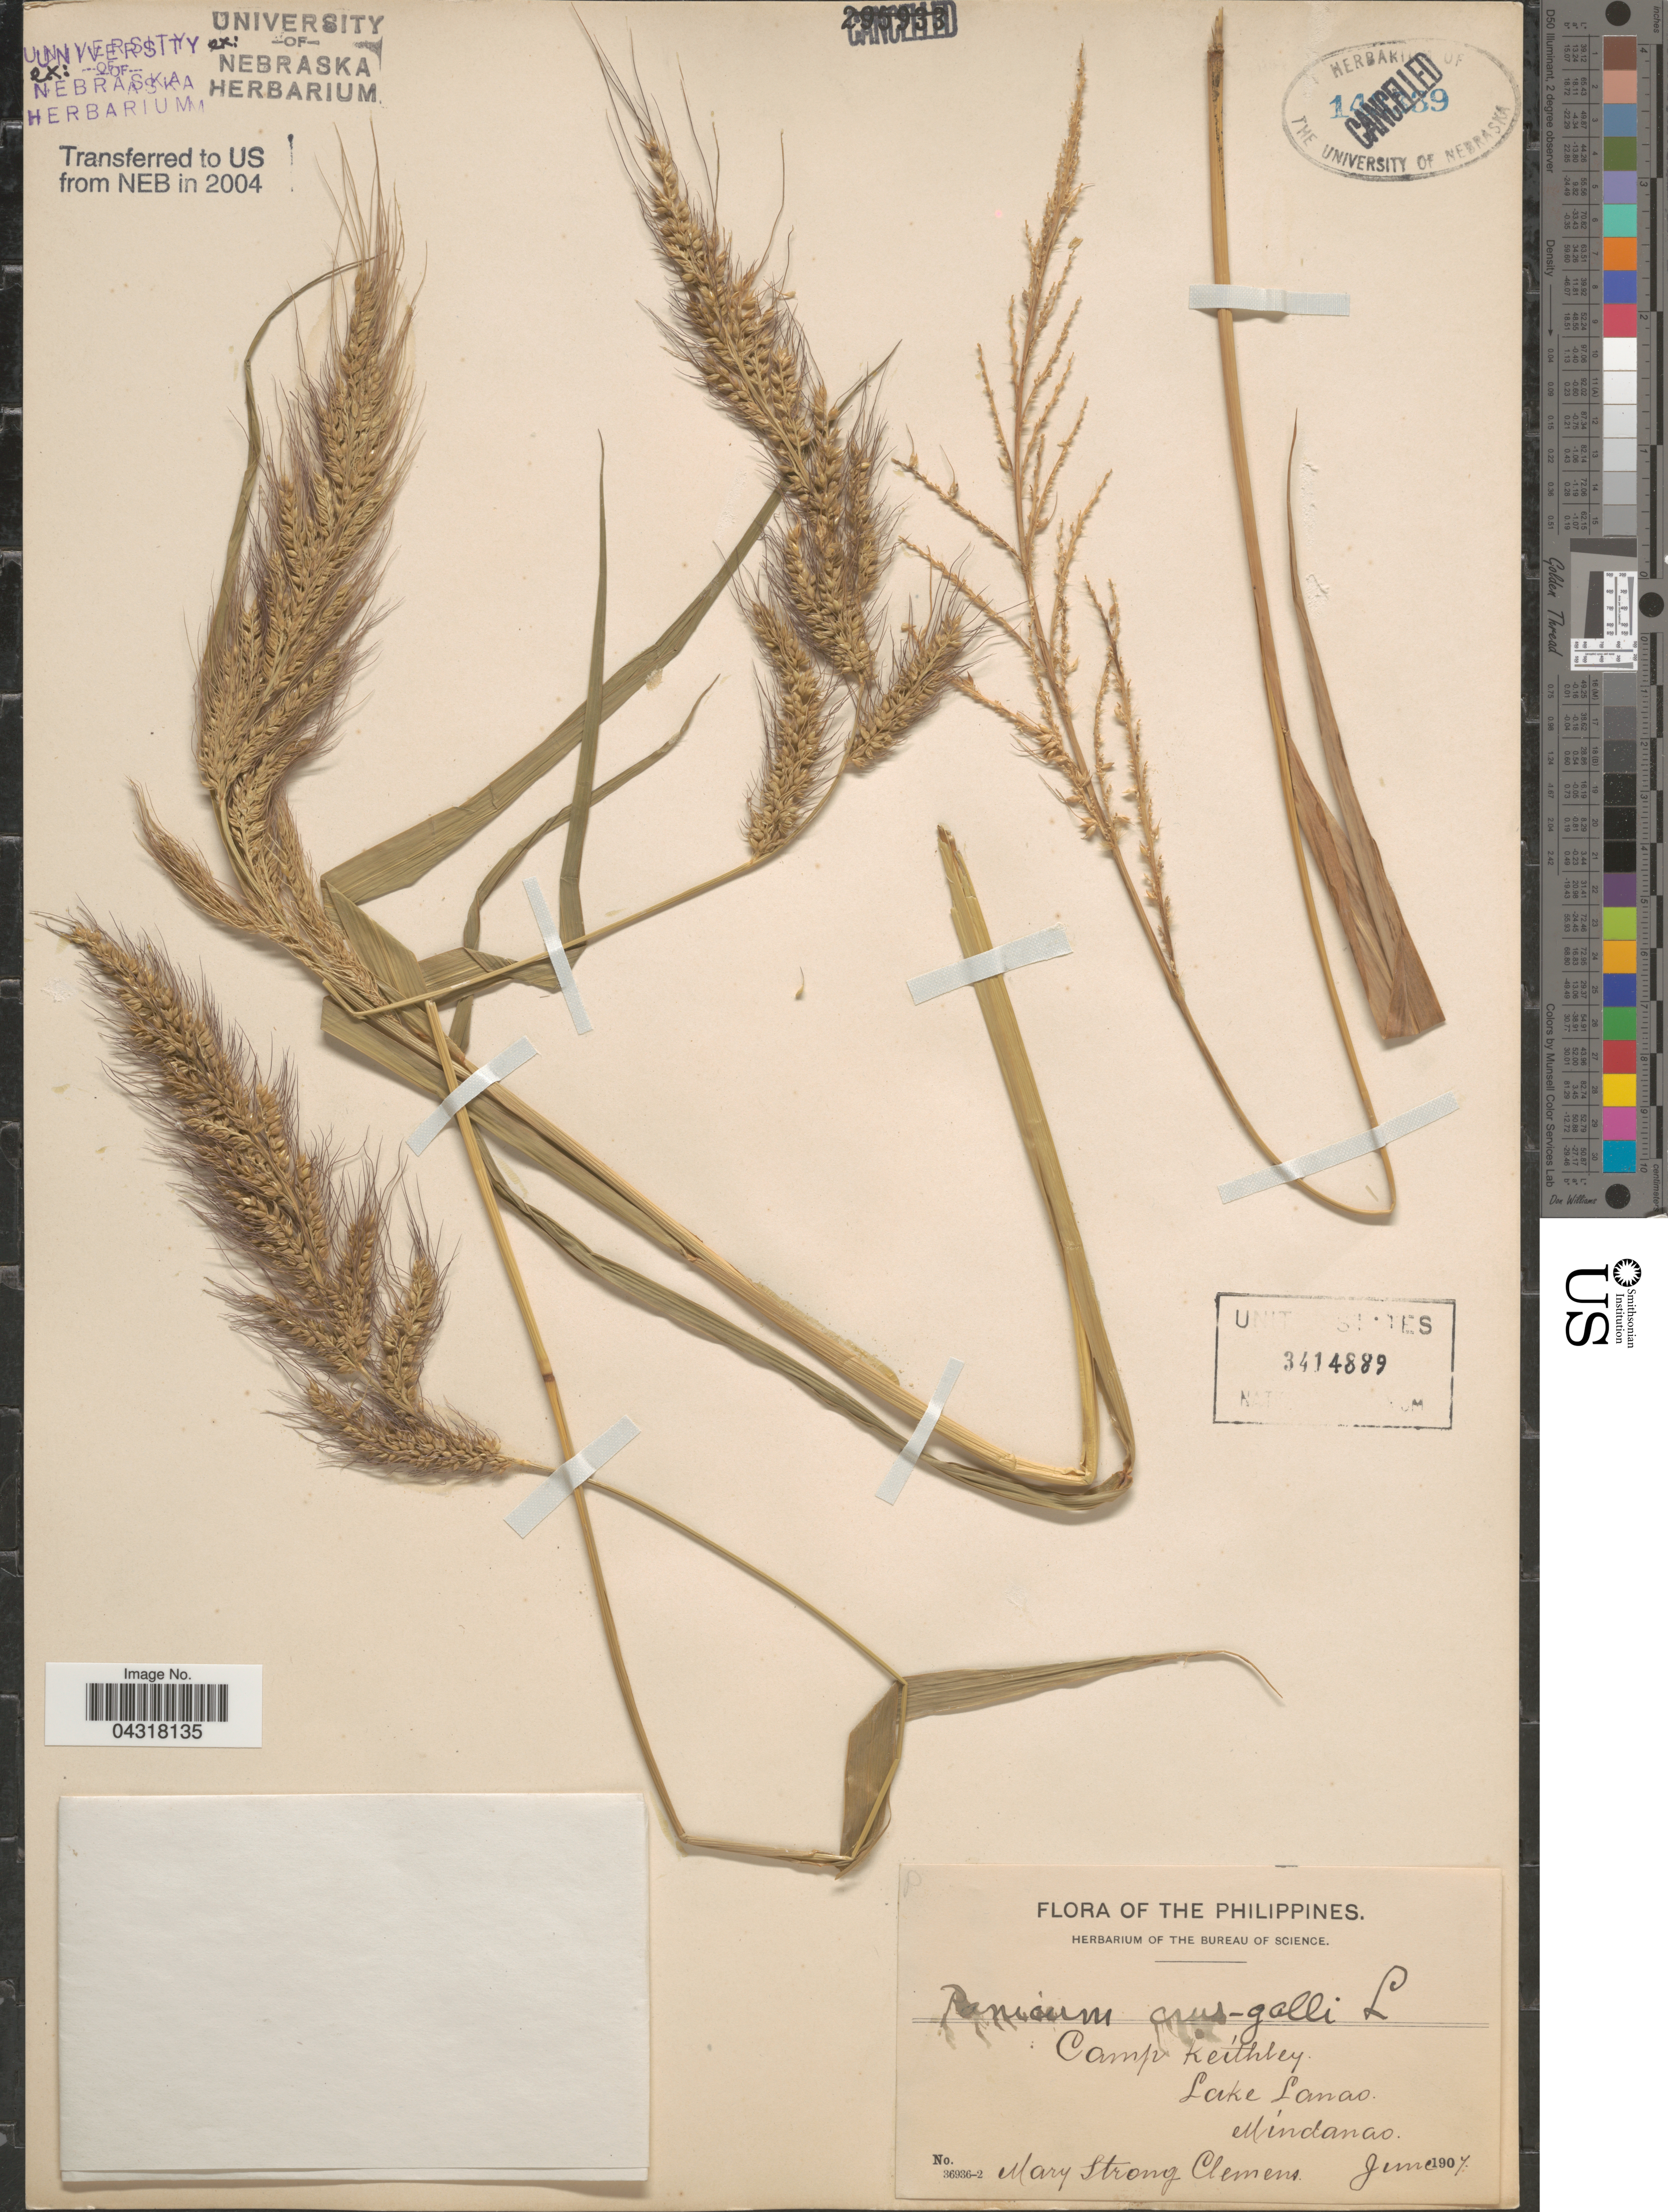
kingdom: Plantae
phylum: Tracheophyta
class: Liliopsida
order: Poales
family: Poaceae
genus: Echinochloa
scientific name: Echinochloa crus-galli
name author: (L.) P. Beauv.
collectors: M. S. Clemens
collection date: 1907-06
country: Philippines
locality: Camp Keithley. Lake Lanao. Mindanao.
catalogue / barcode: US 3414889